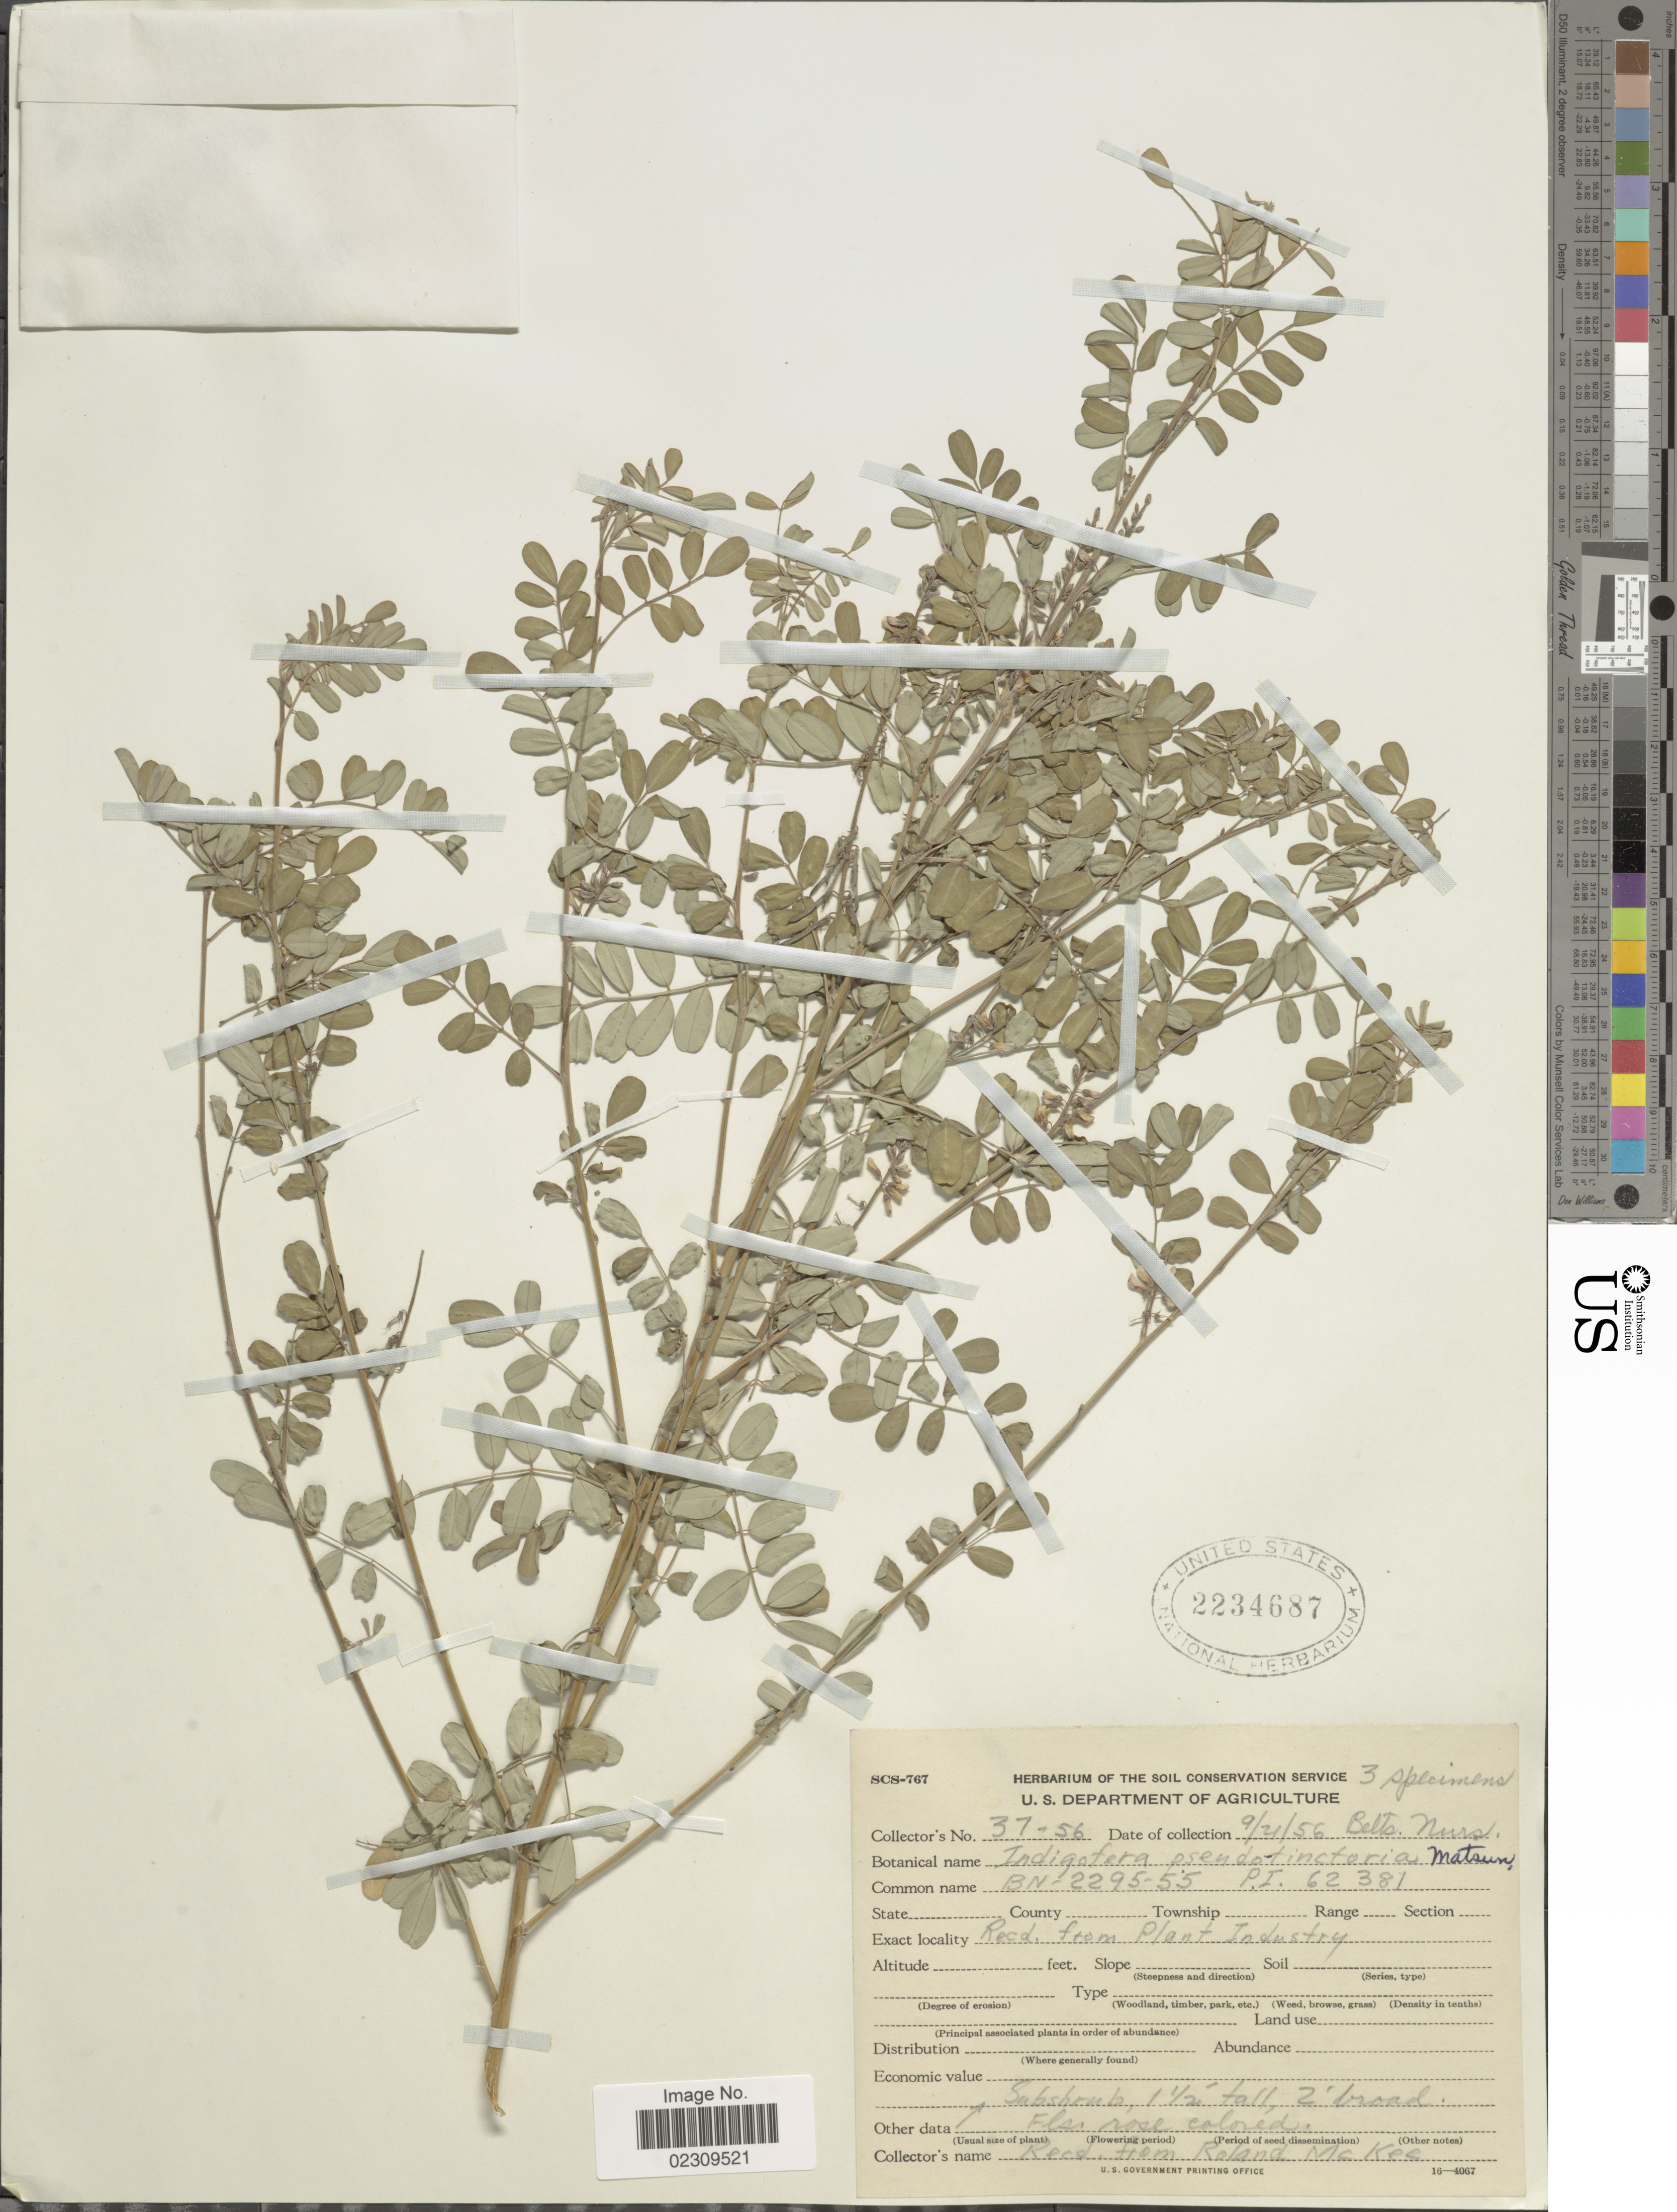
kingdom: Plantae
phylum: Tracheophyta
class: Magnoliopsida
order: Fabales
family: Fabaceae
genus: Indigofera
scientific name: Indigofera pseudotinctoria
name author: Matsum.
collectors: U.S. Department of Agriculture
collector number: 37-56*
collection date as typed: Transcribed d/m/y: 21/9/56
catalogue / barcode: US 2234687